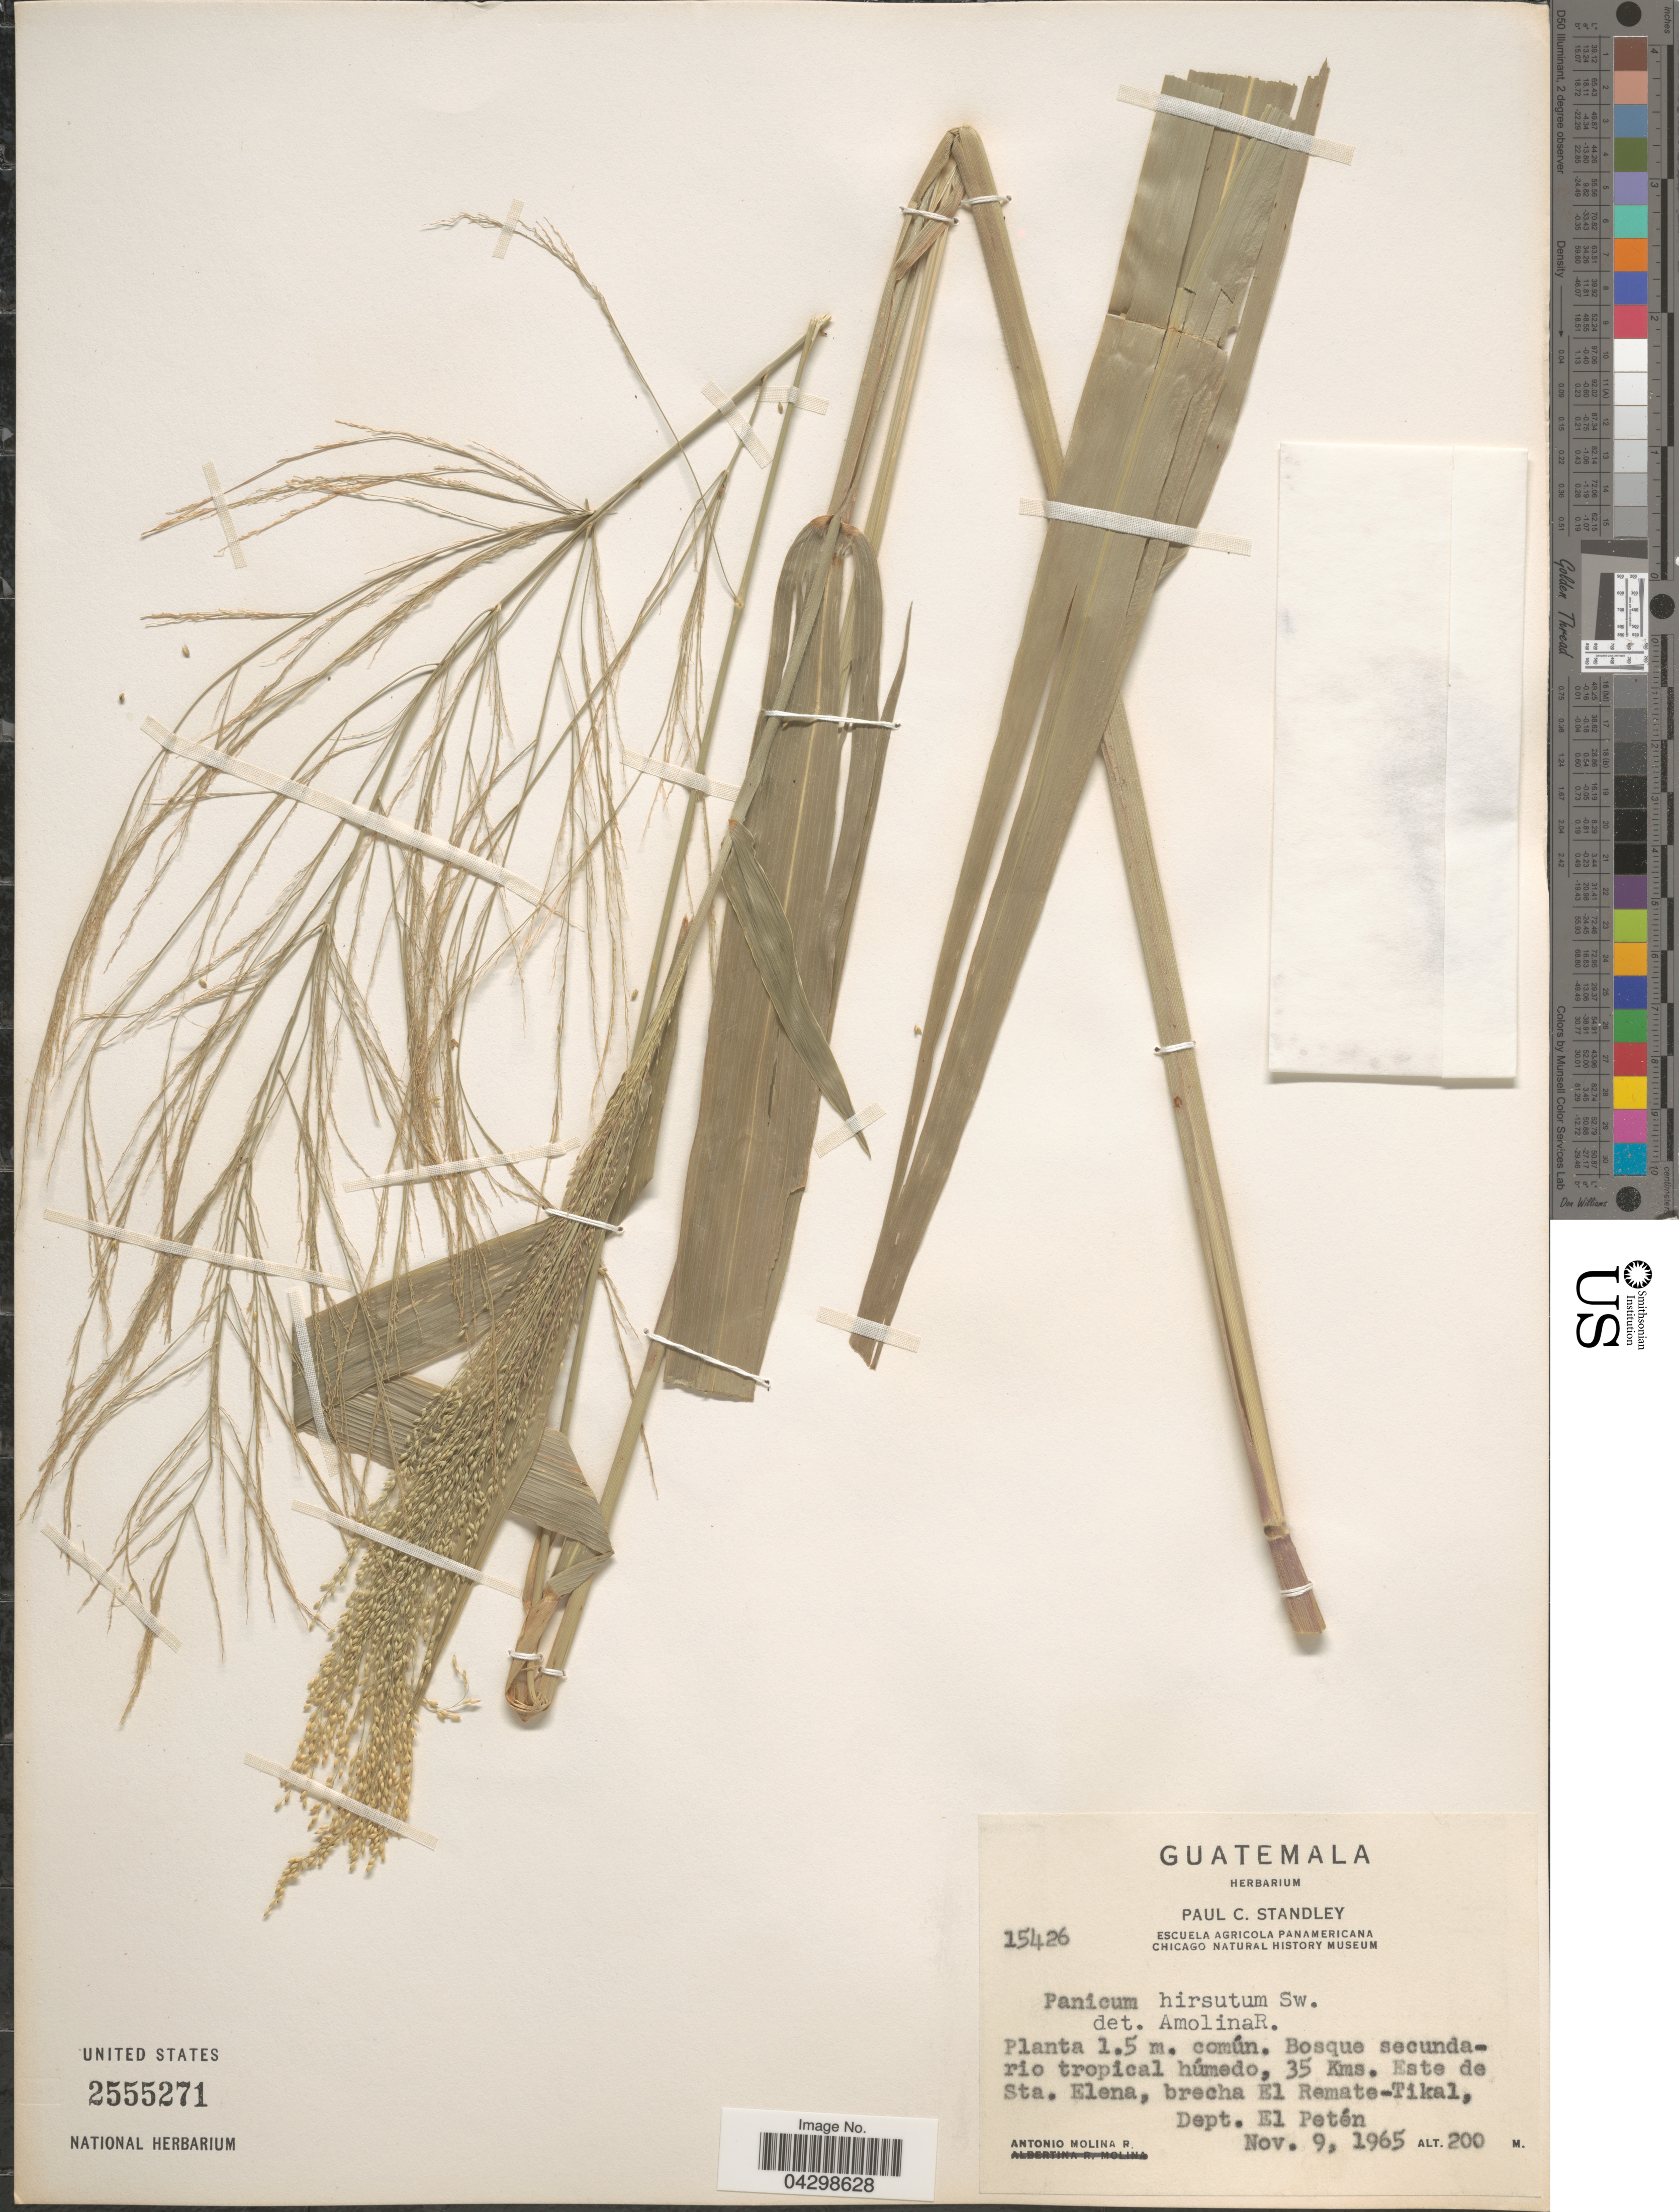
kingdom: Plantae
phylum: Tracheophyta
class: Liliopsida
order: Poales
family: Poaceae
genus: Panicum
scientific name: Panicum hirsutum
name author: Sw.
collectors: A. Molina R.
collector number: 15426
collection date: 1965-11-09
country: Guatemala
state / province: El Peten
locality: Bosque secunda-rio tropical húmedo, 35 Kms. Este de Sta. Elena, brecha El Remate-Tikal, Dept. El Petén.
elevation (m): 200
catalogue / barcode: US 2555271